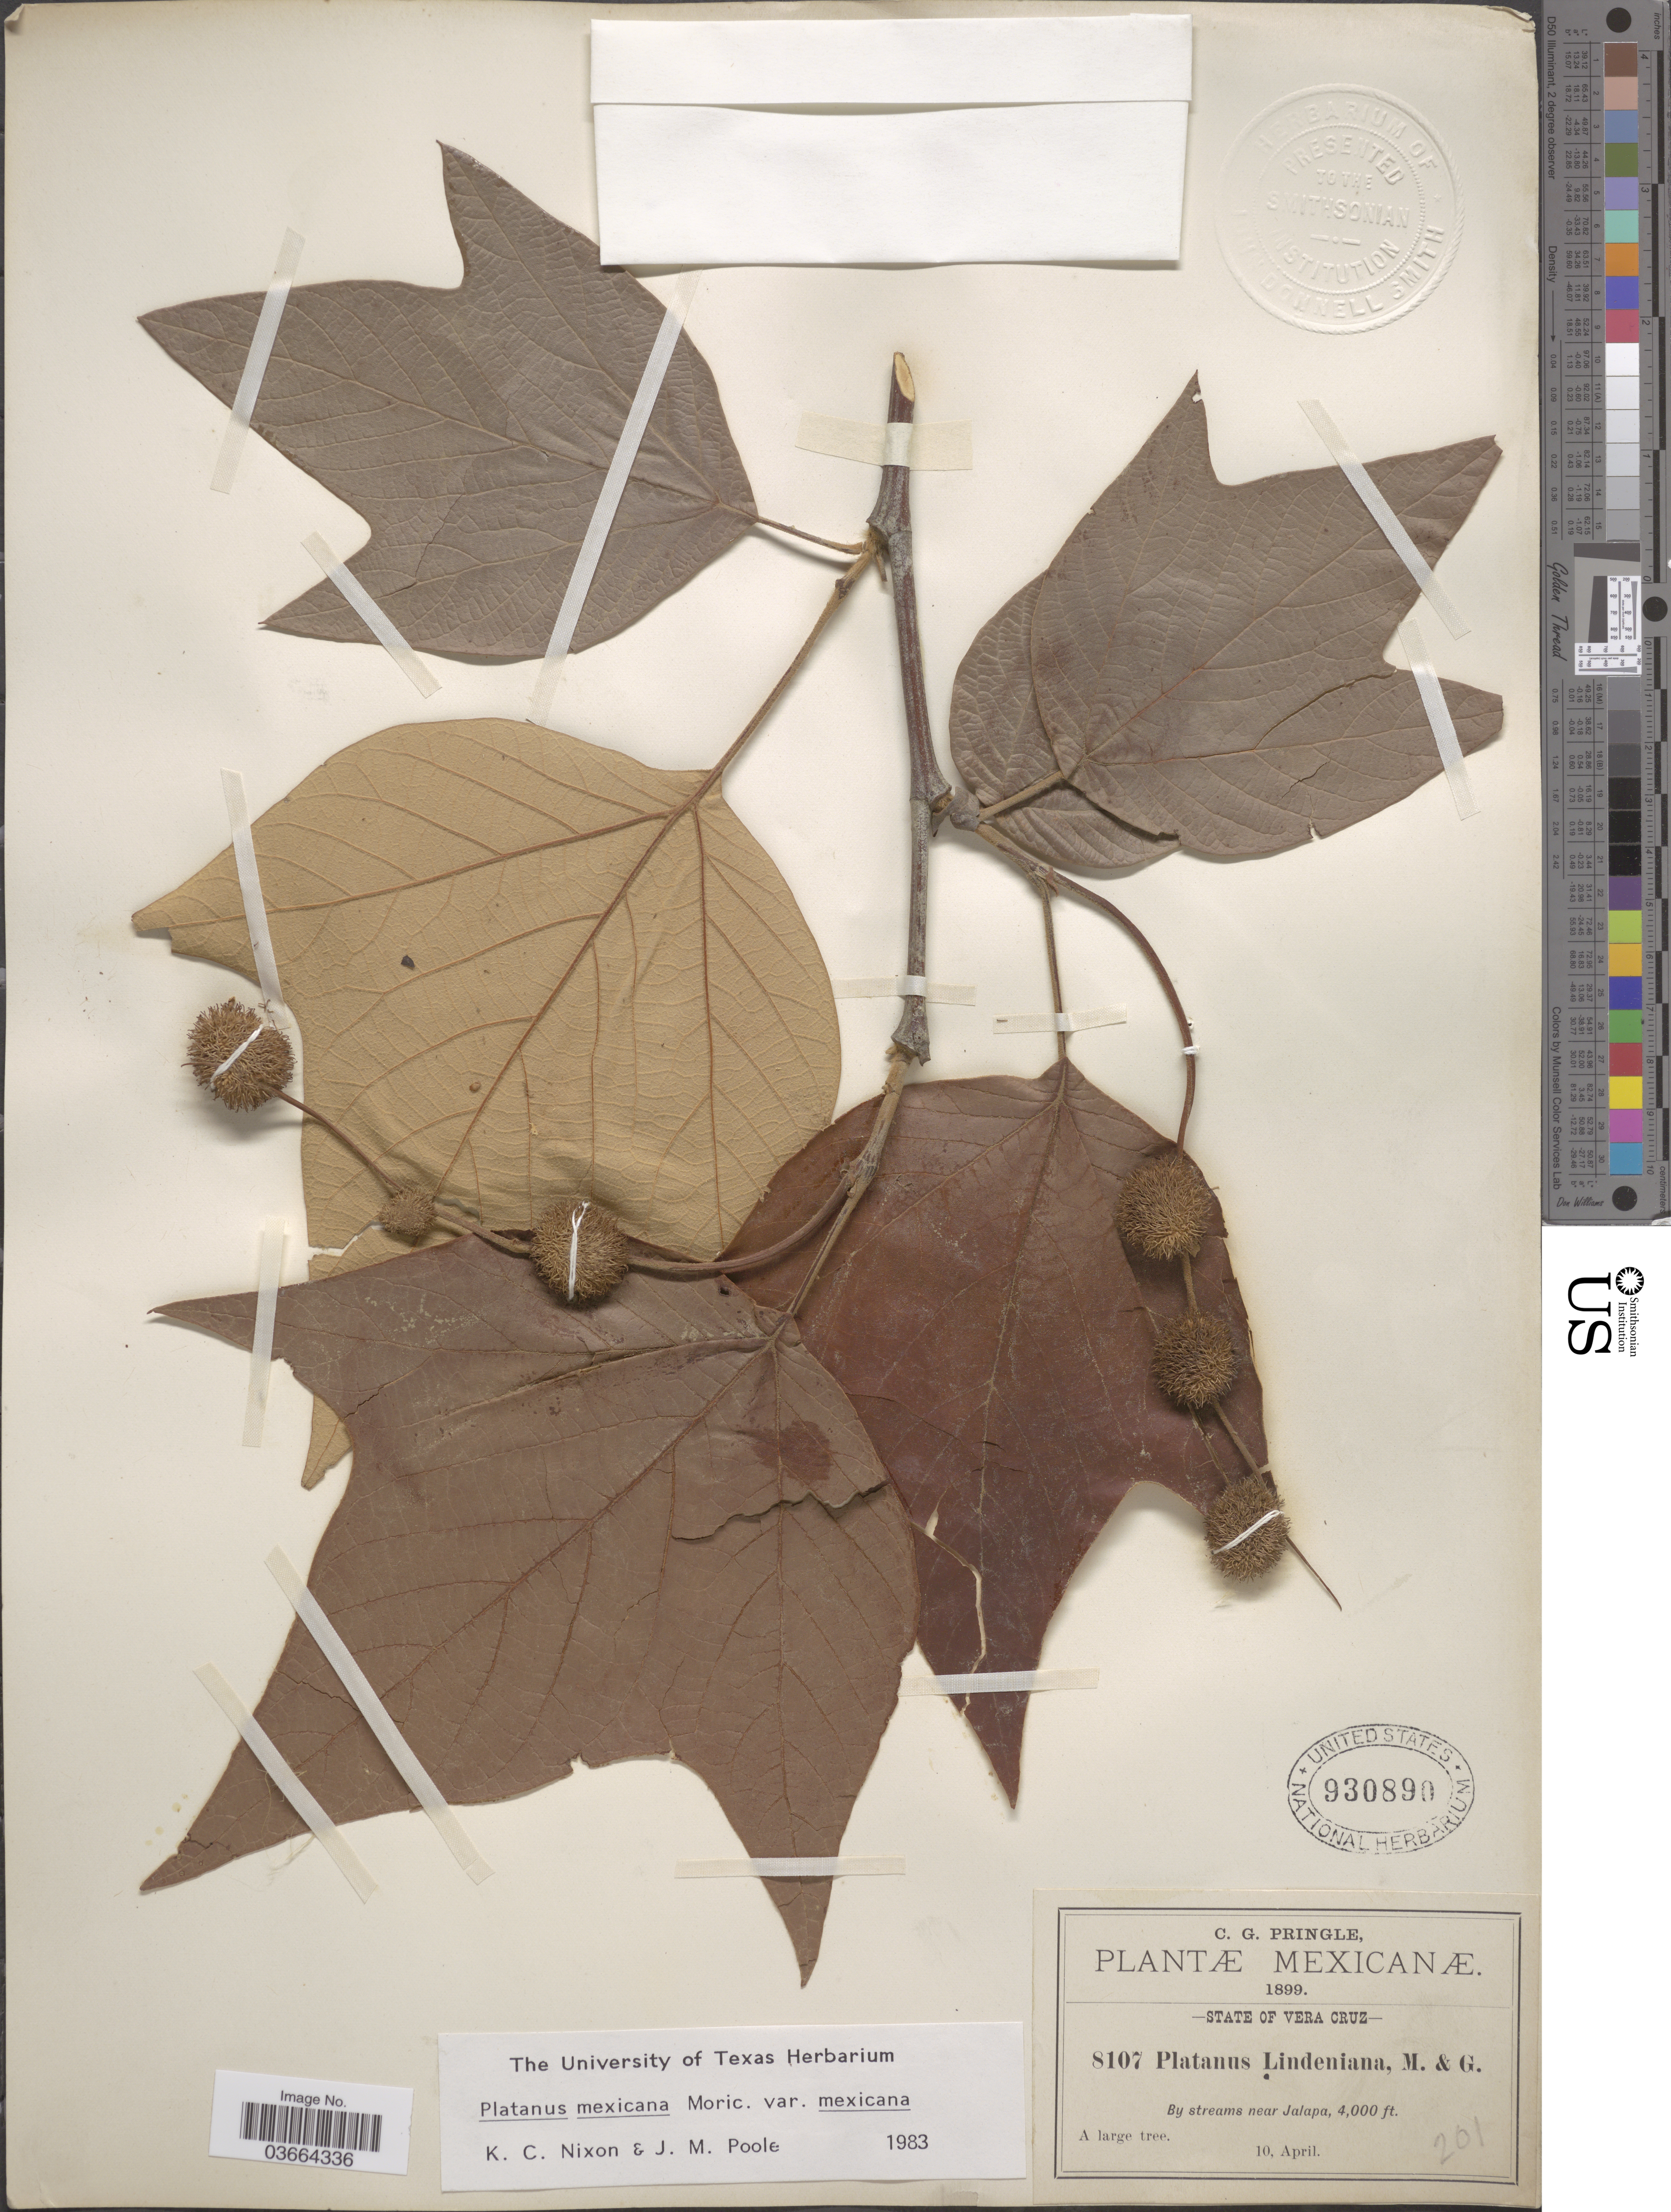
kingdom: Plantae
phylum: Tracheophyta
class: Magnoliopsida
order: Proteales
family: Platanaceae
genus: Platanus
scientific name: Platanus mexicana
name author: Moric.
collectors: C. G. Pringle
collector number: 8107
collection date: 1899-04-10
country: Mexico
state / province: Veracruz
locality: State of Vera Cruz. By streams near Jalapa.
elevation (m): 1219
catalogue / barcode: US 930890